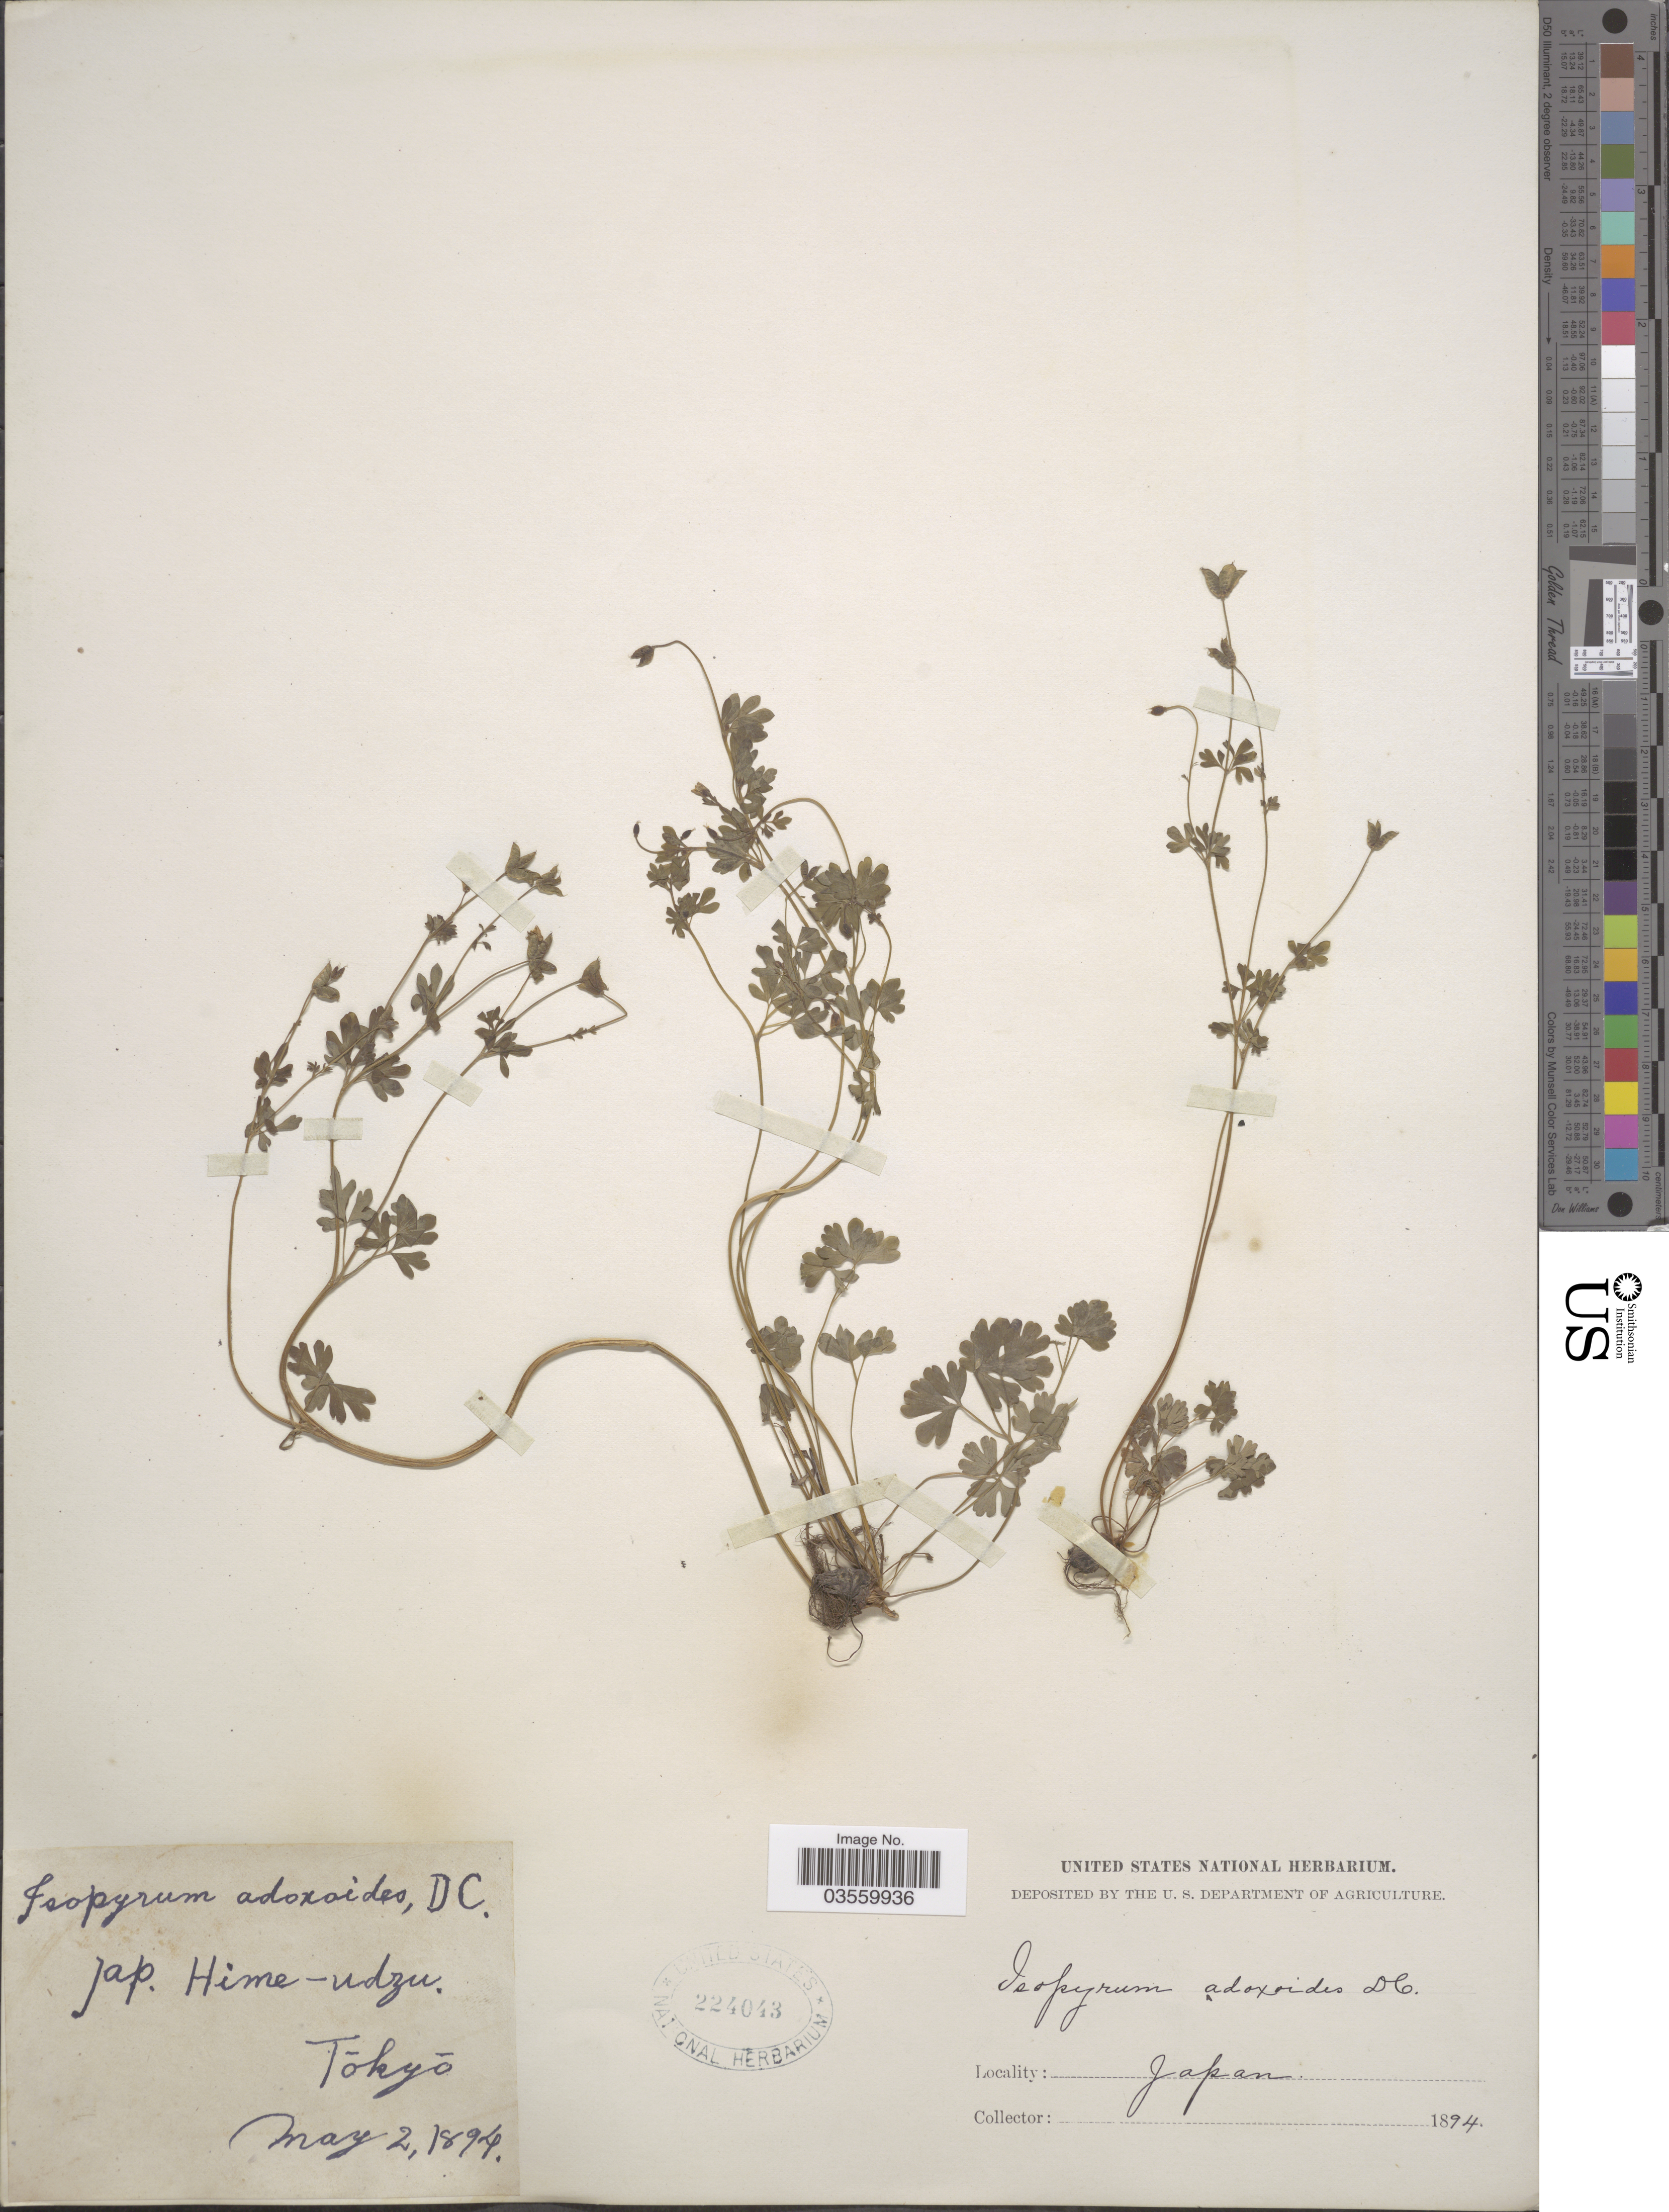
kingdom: Plantae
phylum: Tracheophyta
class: Magnoliopsida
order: Ranunculales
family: Ranunculaceae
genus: Semiaquilegia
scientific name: Semiaquilegia adoxoides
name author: (DC.) Makino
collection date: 1894-05-02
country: Japan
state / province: Tokyo, Federal City of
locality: Tōkyō.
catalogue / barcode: US 224043